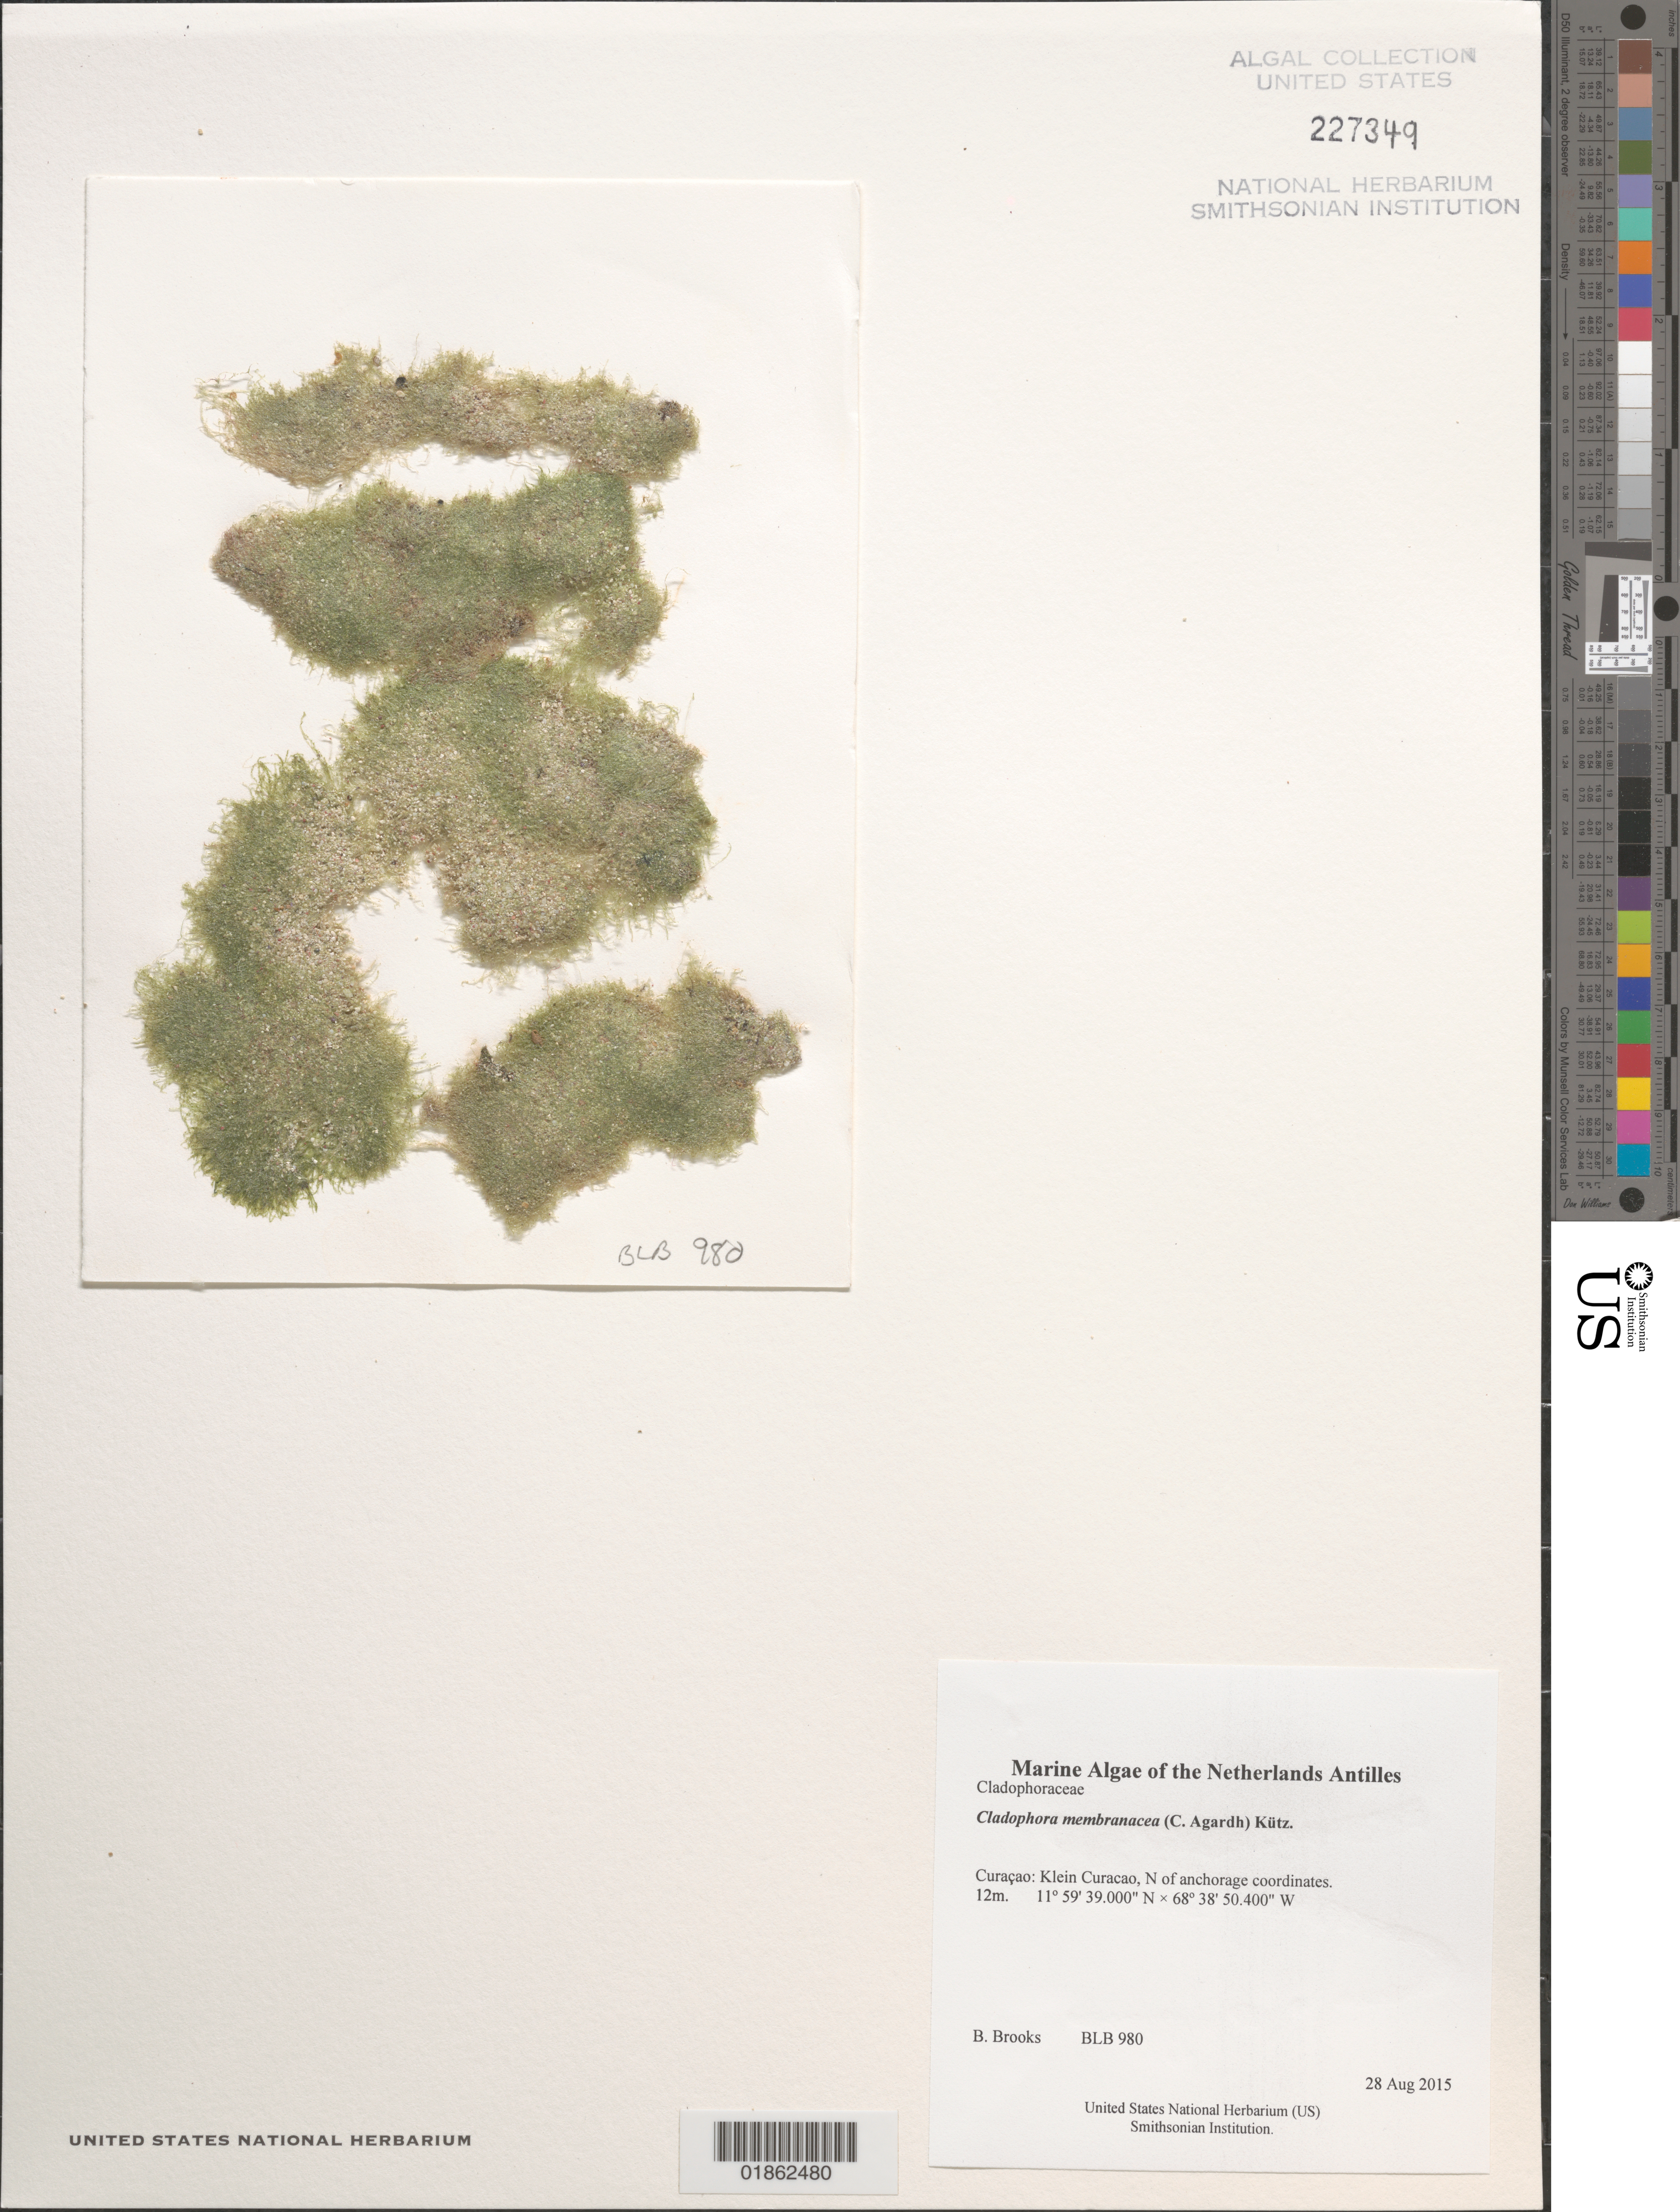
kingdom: Plantae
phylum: Chlorophyta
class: Ulvophyceae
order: Ulvales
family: Ulvaceae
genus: Ulva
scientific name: Ulva linza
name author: L.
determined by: Algae name updating Project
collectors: B. Brooks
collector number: BLB 980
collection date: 2015-08-28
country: Curaçao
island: Kòrsou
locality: Klein Curacao, N of anchorage coordinates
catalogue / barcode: US 227349